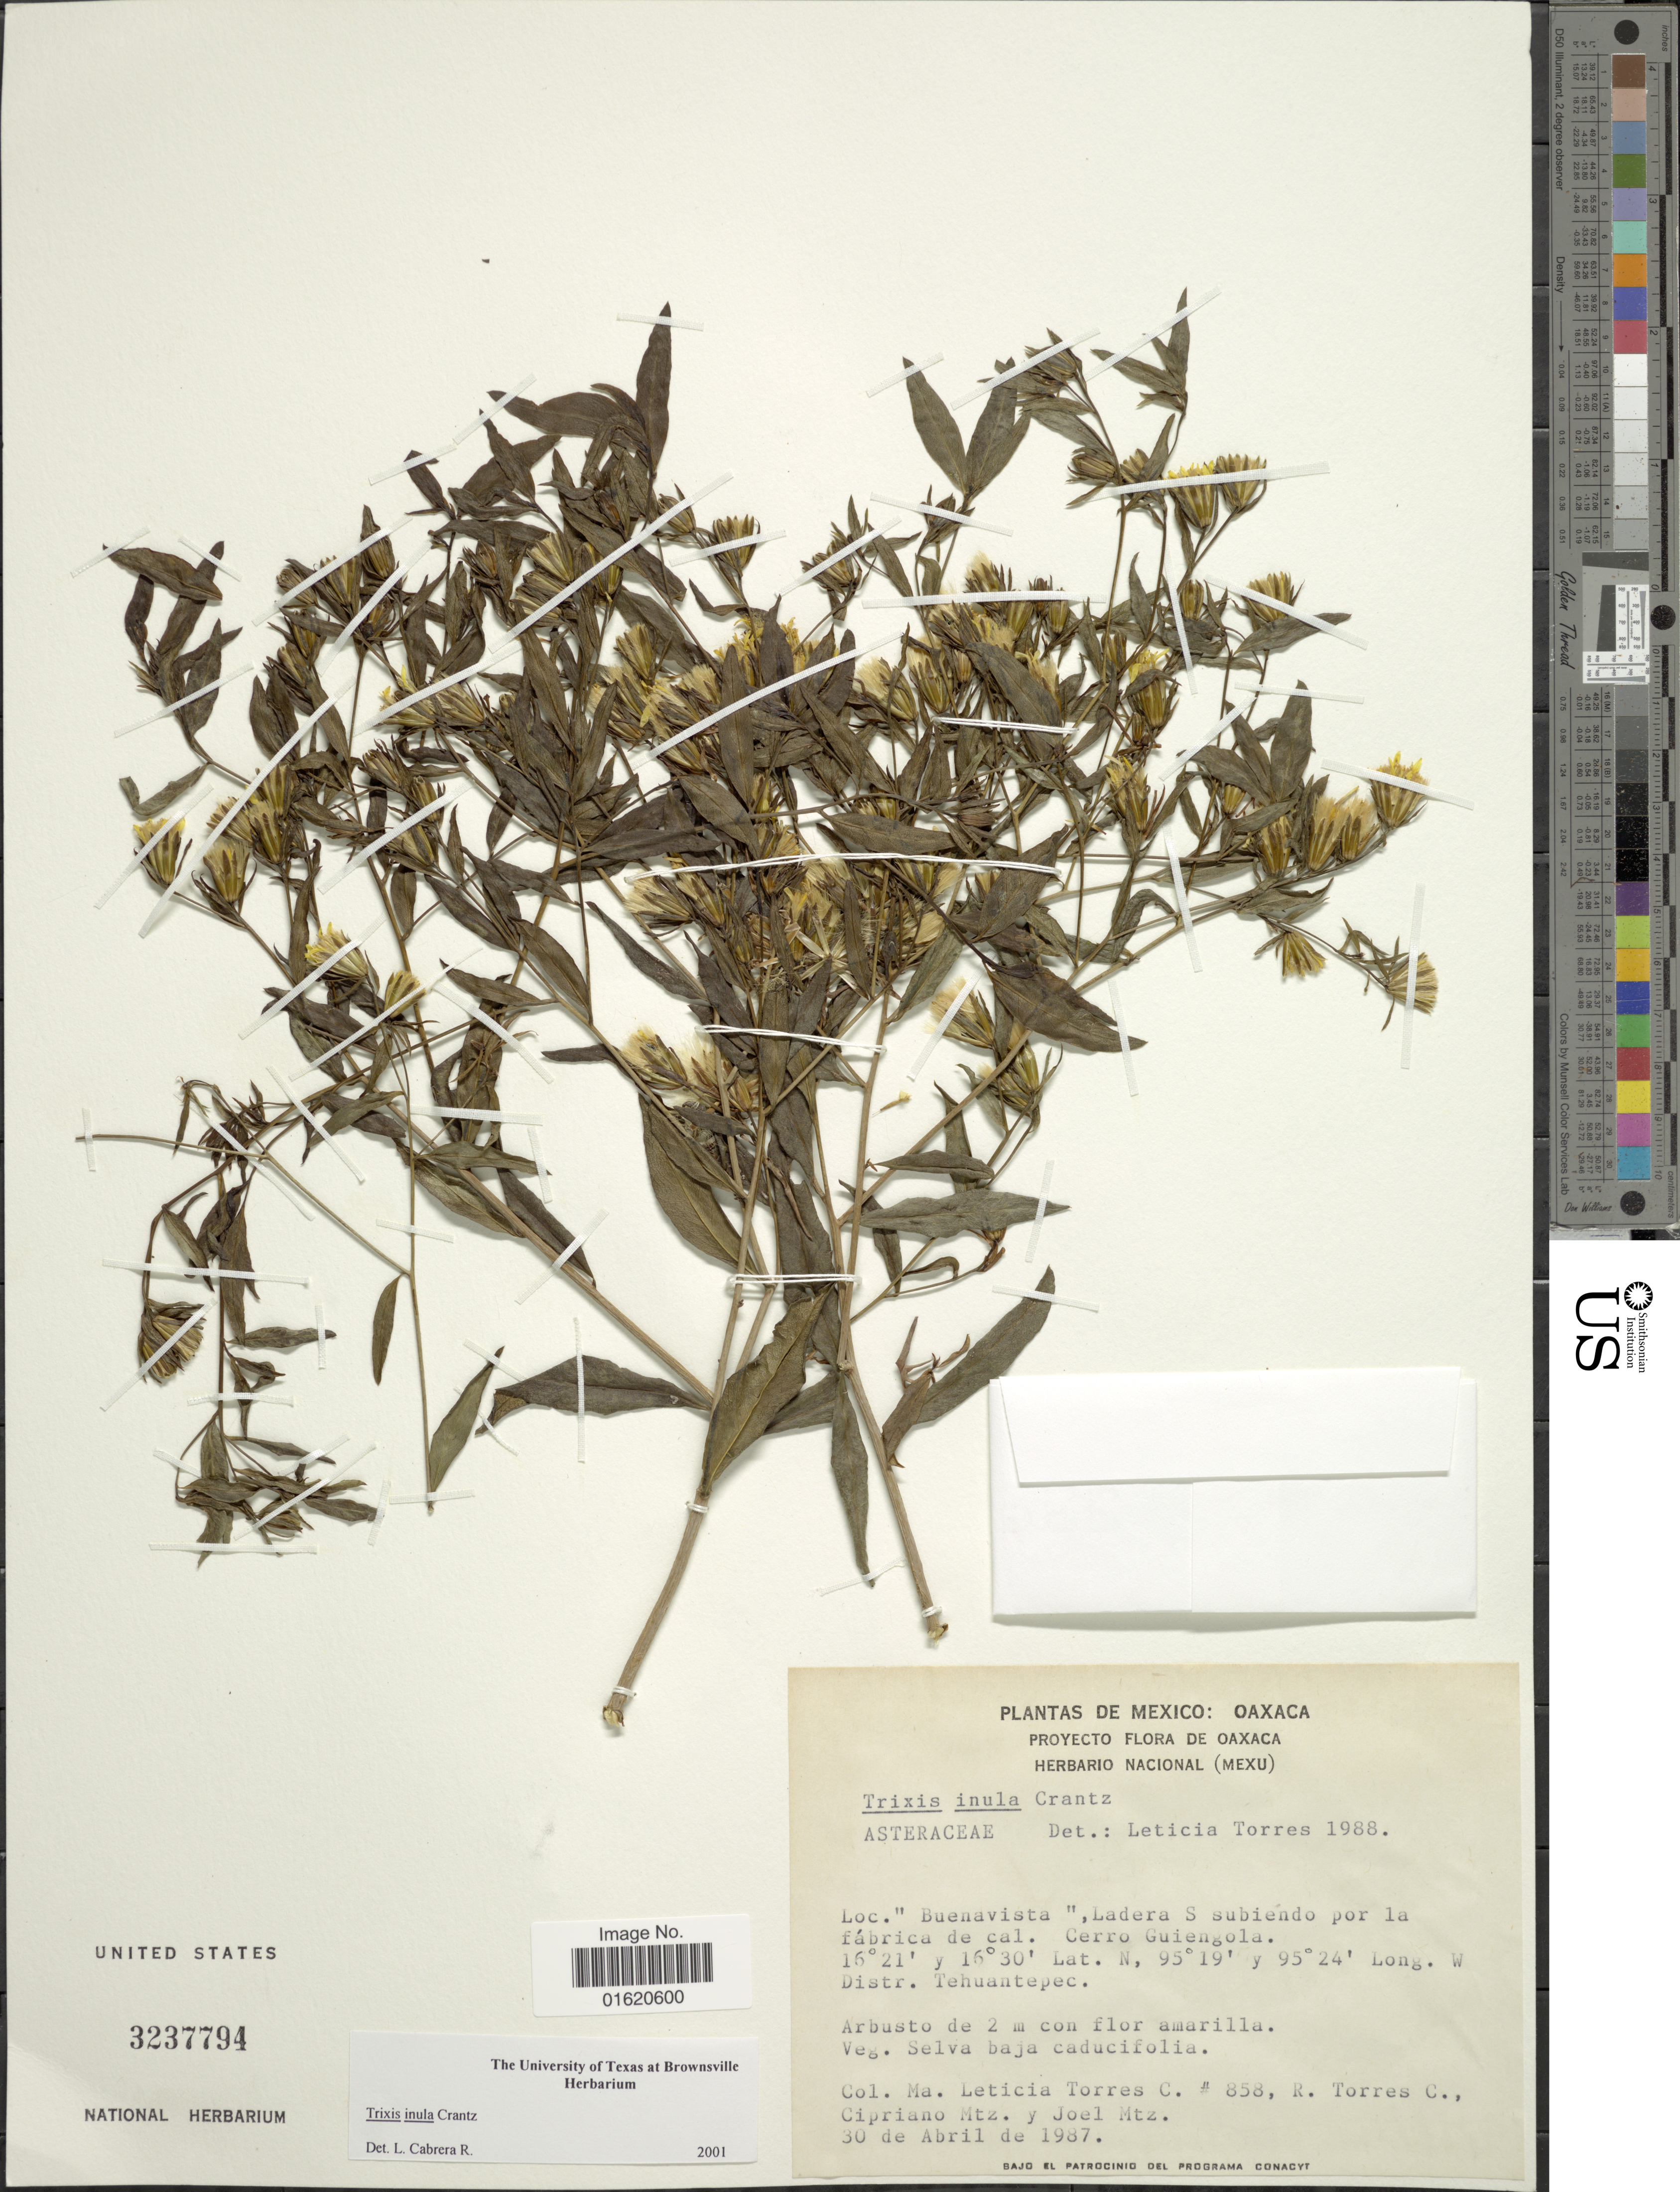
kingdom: Plantae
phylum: Tracheophyta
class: Magnoliopsida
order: Asterales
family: Asteraceae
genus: Trixis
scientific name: Trixis inula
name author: Crantz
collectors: M. L. Torres Colin, R. Torres C., C. Martínez R. & J. Martinez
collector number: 858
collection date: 1987-04-30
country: Mexico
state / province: Oaxaca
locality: Buenavista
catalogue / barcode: US 3237794